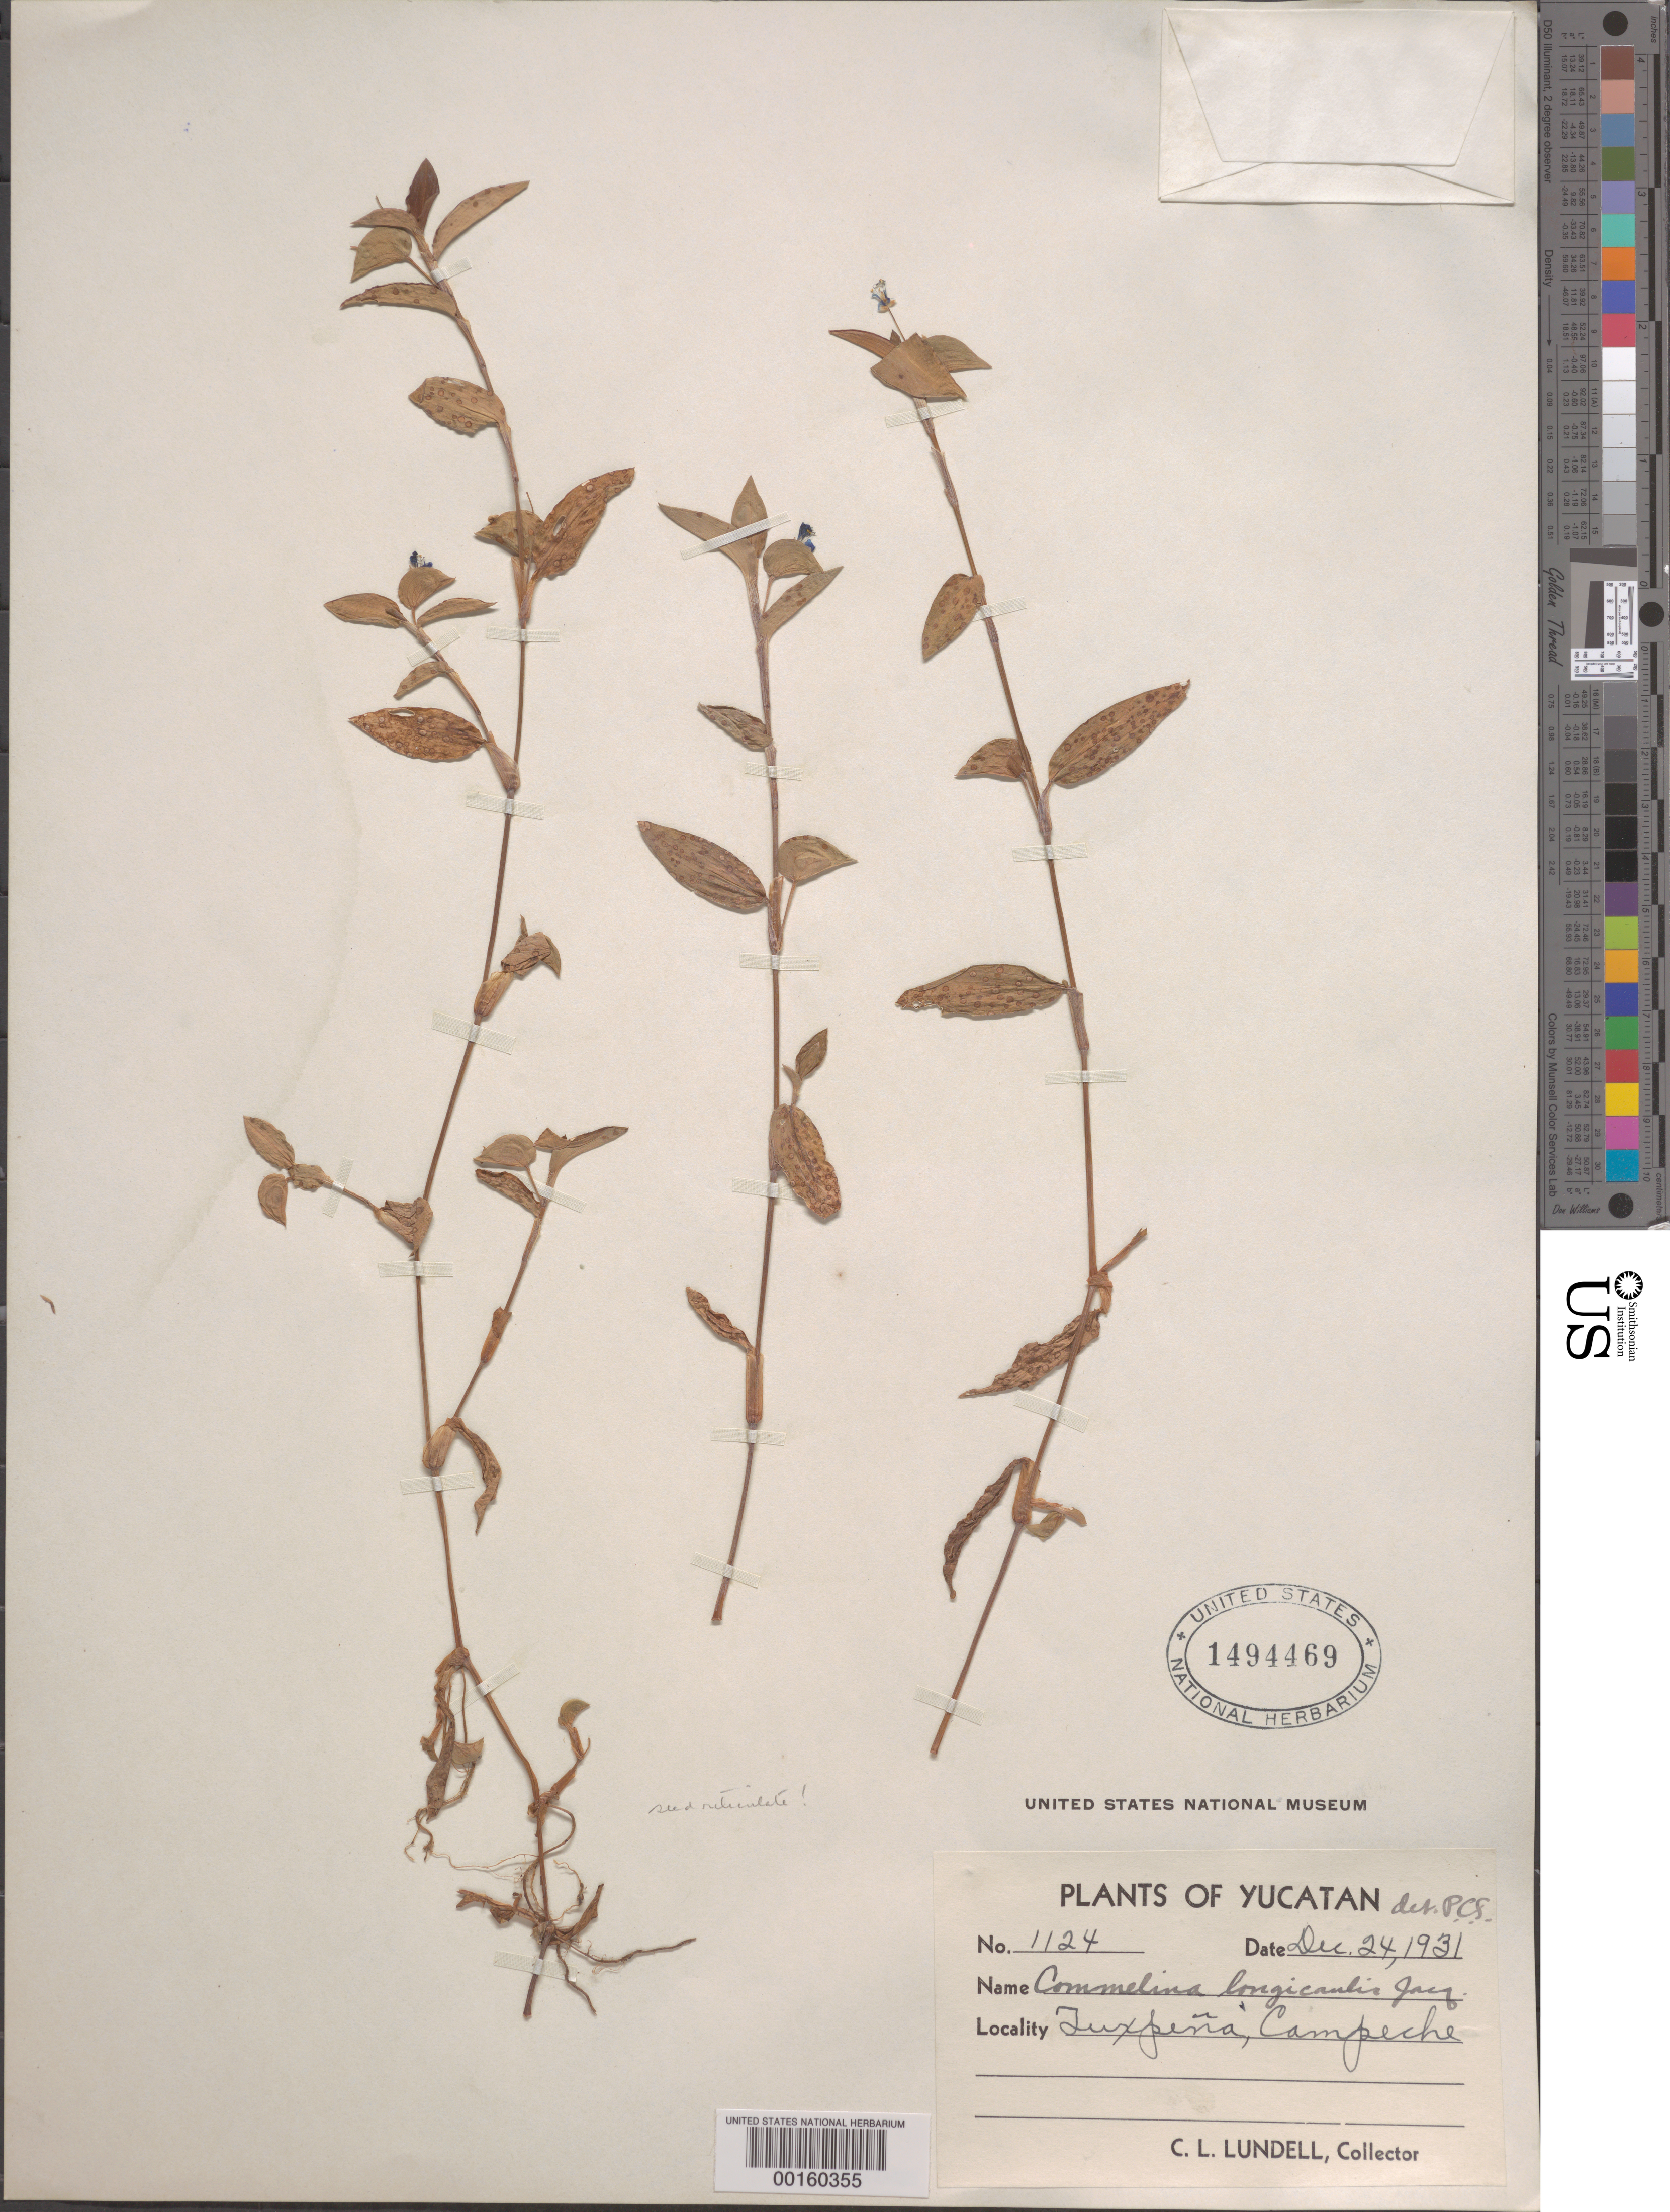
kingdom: Plantae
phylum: Tracheophyta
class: Liliopsida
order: Commelinales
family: Commelinaceae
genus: Commelina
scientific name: Commelina diffusa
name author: Burm. f.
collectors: C. L. Lundell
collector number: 1124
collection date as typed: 24 Dec 1931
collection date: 1931-12-24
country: Mexico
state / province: Campeche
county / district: Zapata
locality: Tuxpena. [state originally recorded as Yucatán.]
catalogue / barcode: US 1494469